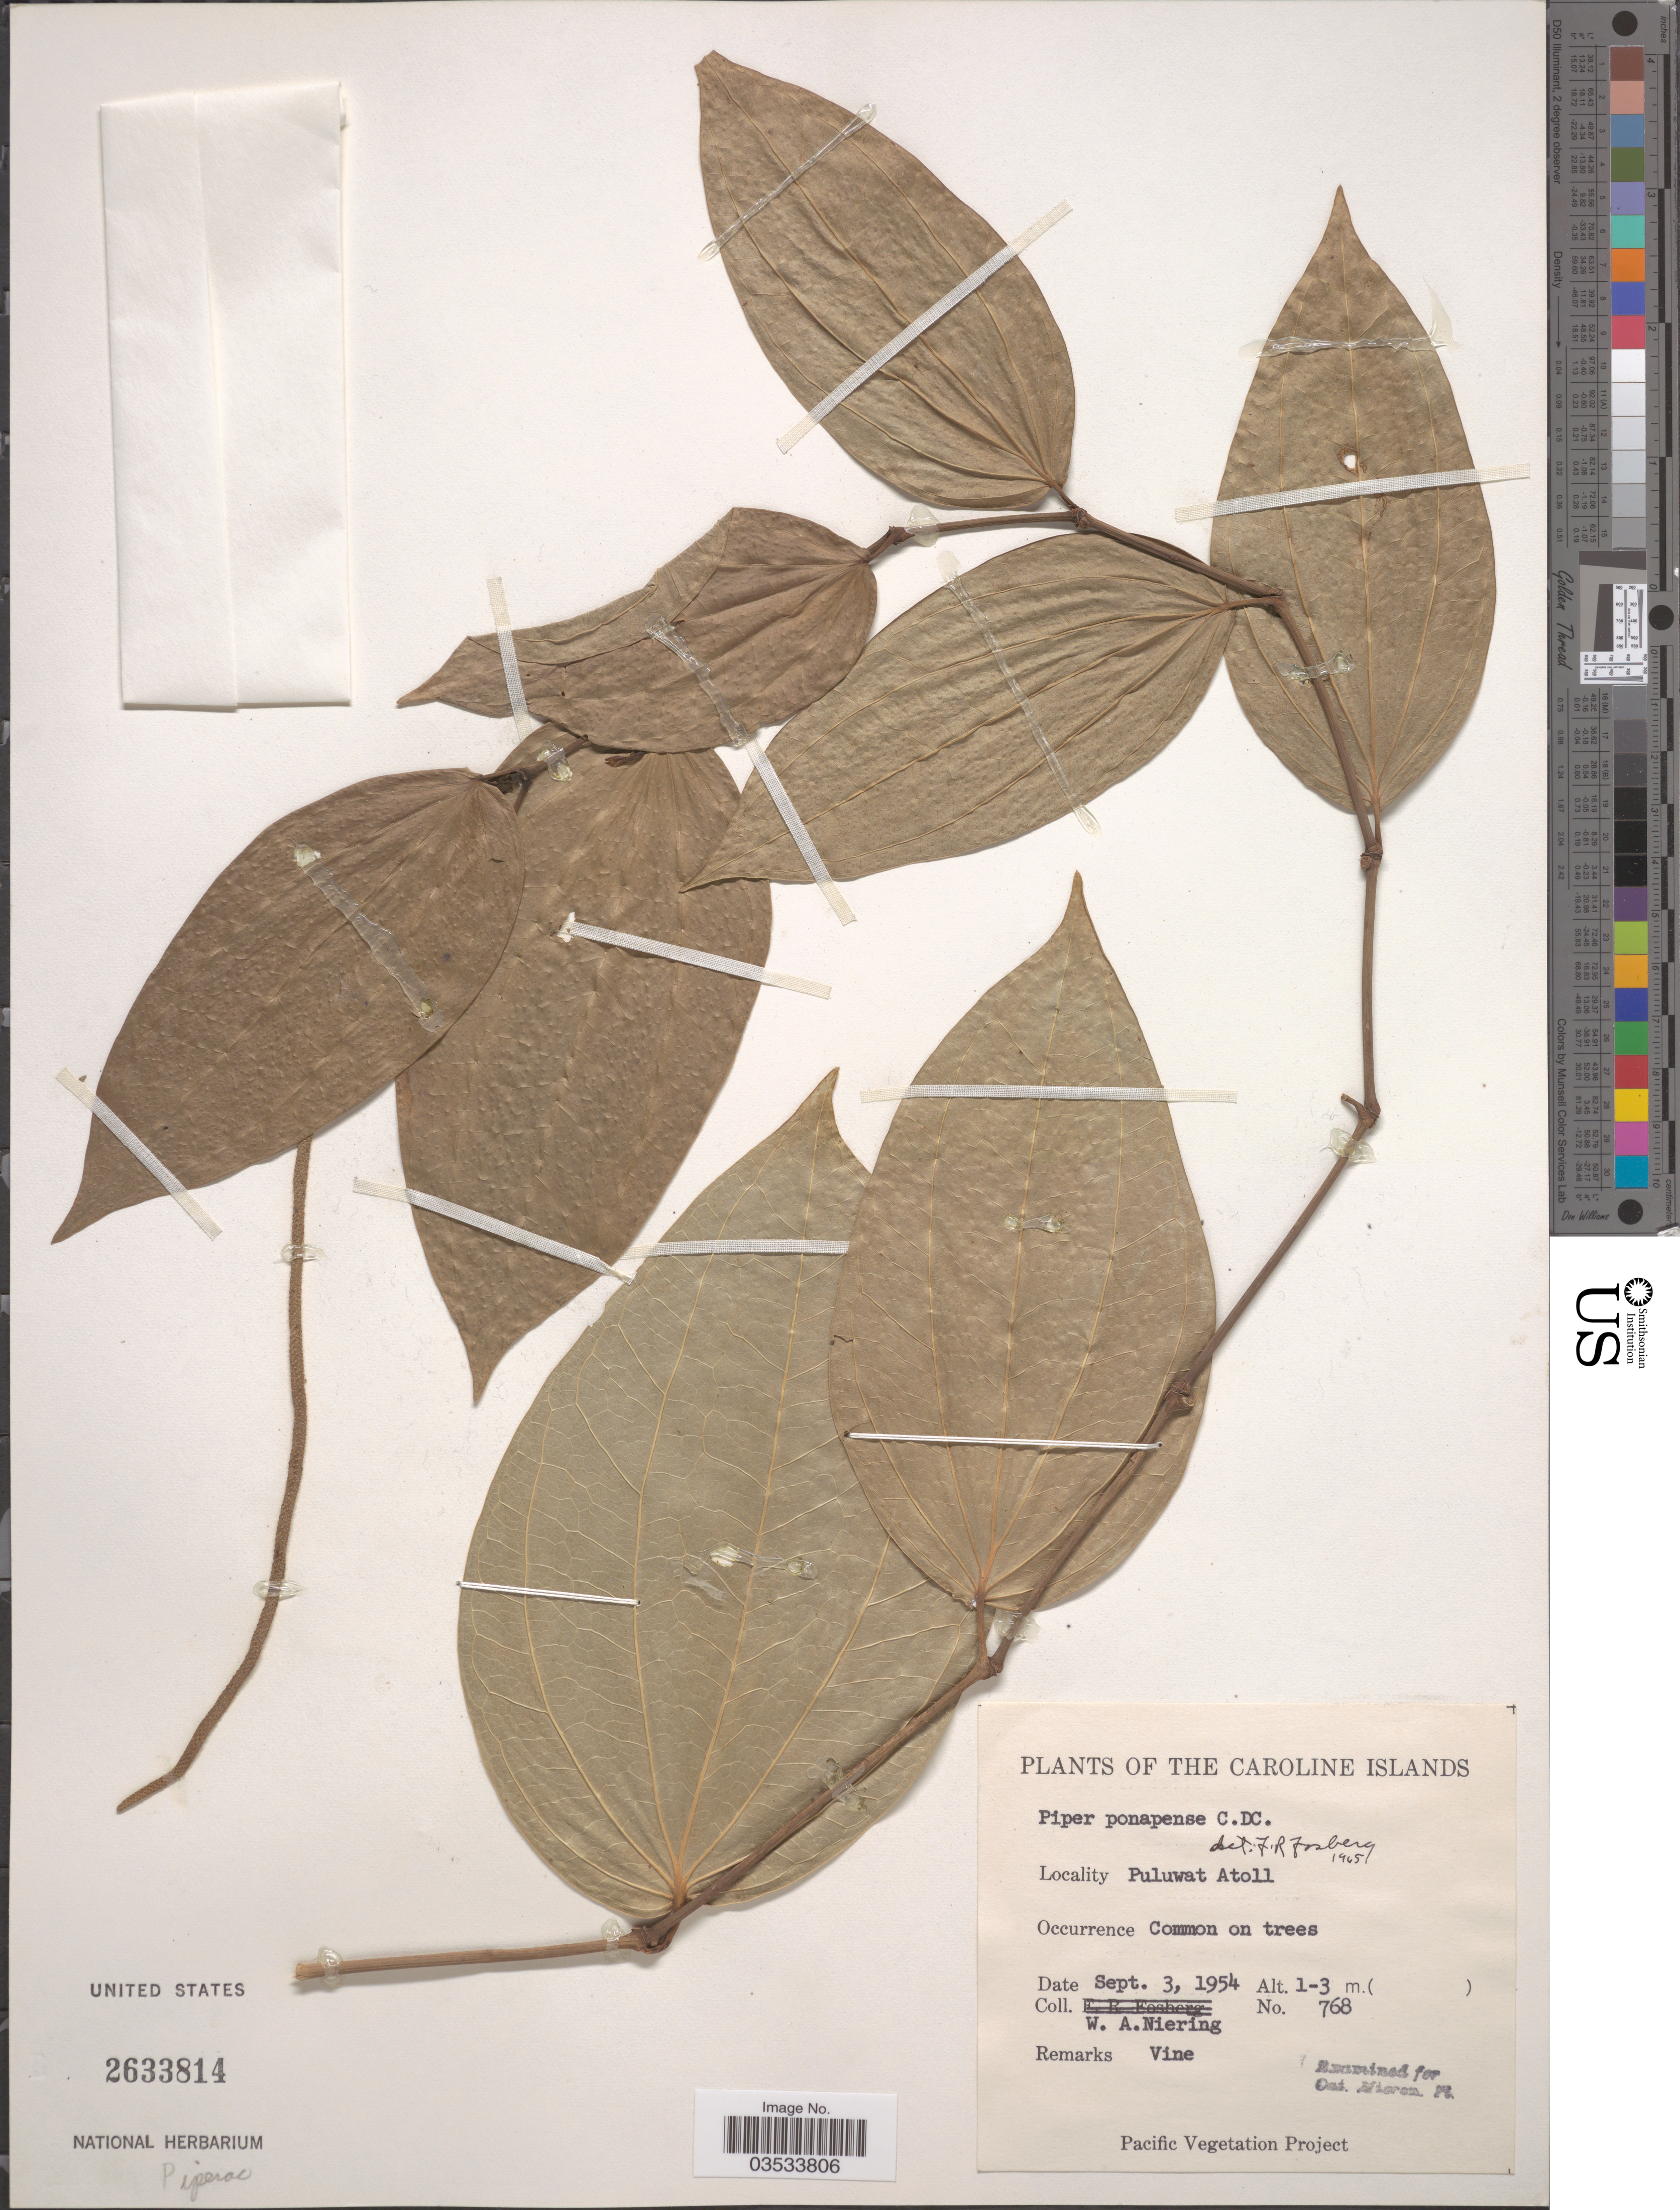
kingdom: Plantae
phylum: Tracheophyta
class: Magnoliopsida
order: Piperales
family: Piperaceae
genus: Piper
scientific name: Piper ponapense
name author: C. DC.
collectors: W. Niering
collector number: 768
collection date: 1954-09-03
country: Micronesia, Federated States of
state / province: Truk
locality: Caroline Islands. Puluwat Atoll.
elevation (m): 1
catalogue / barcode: US 2633814